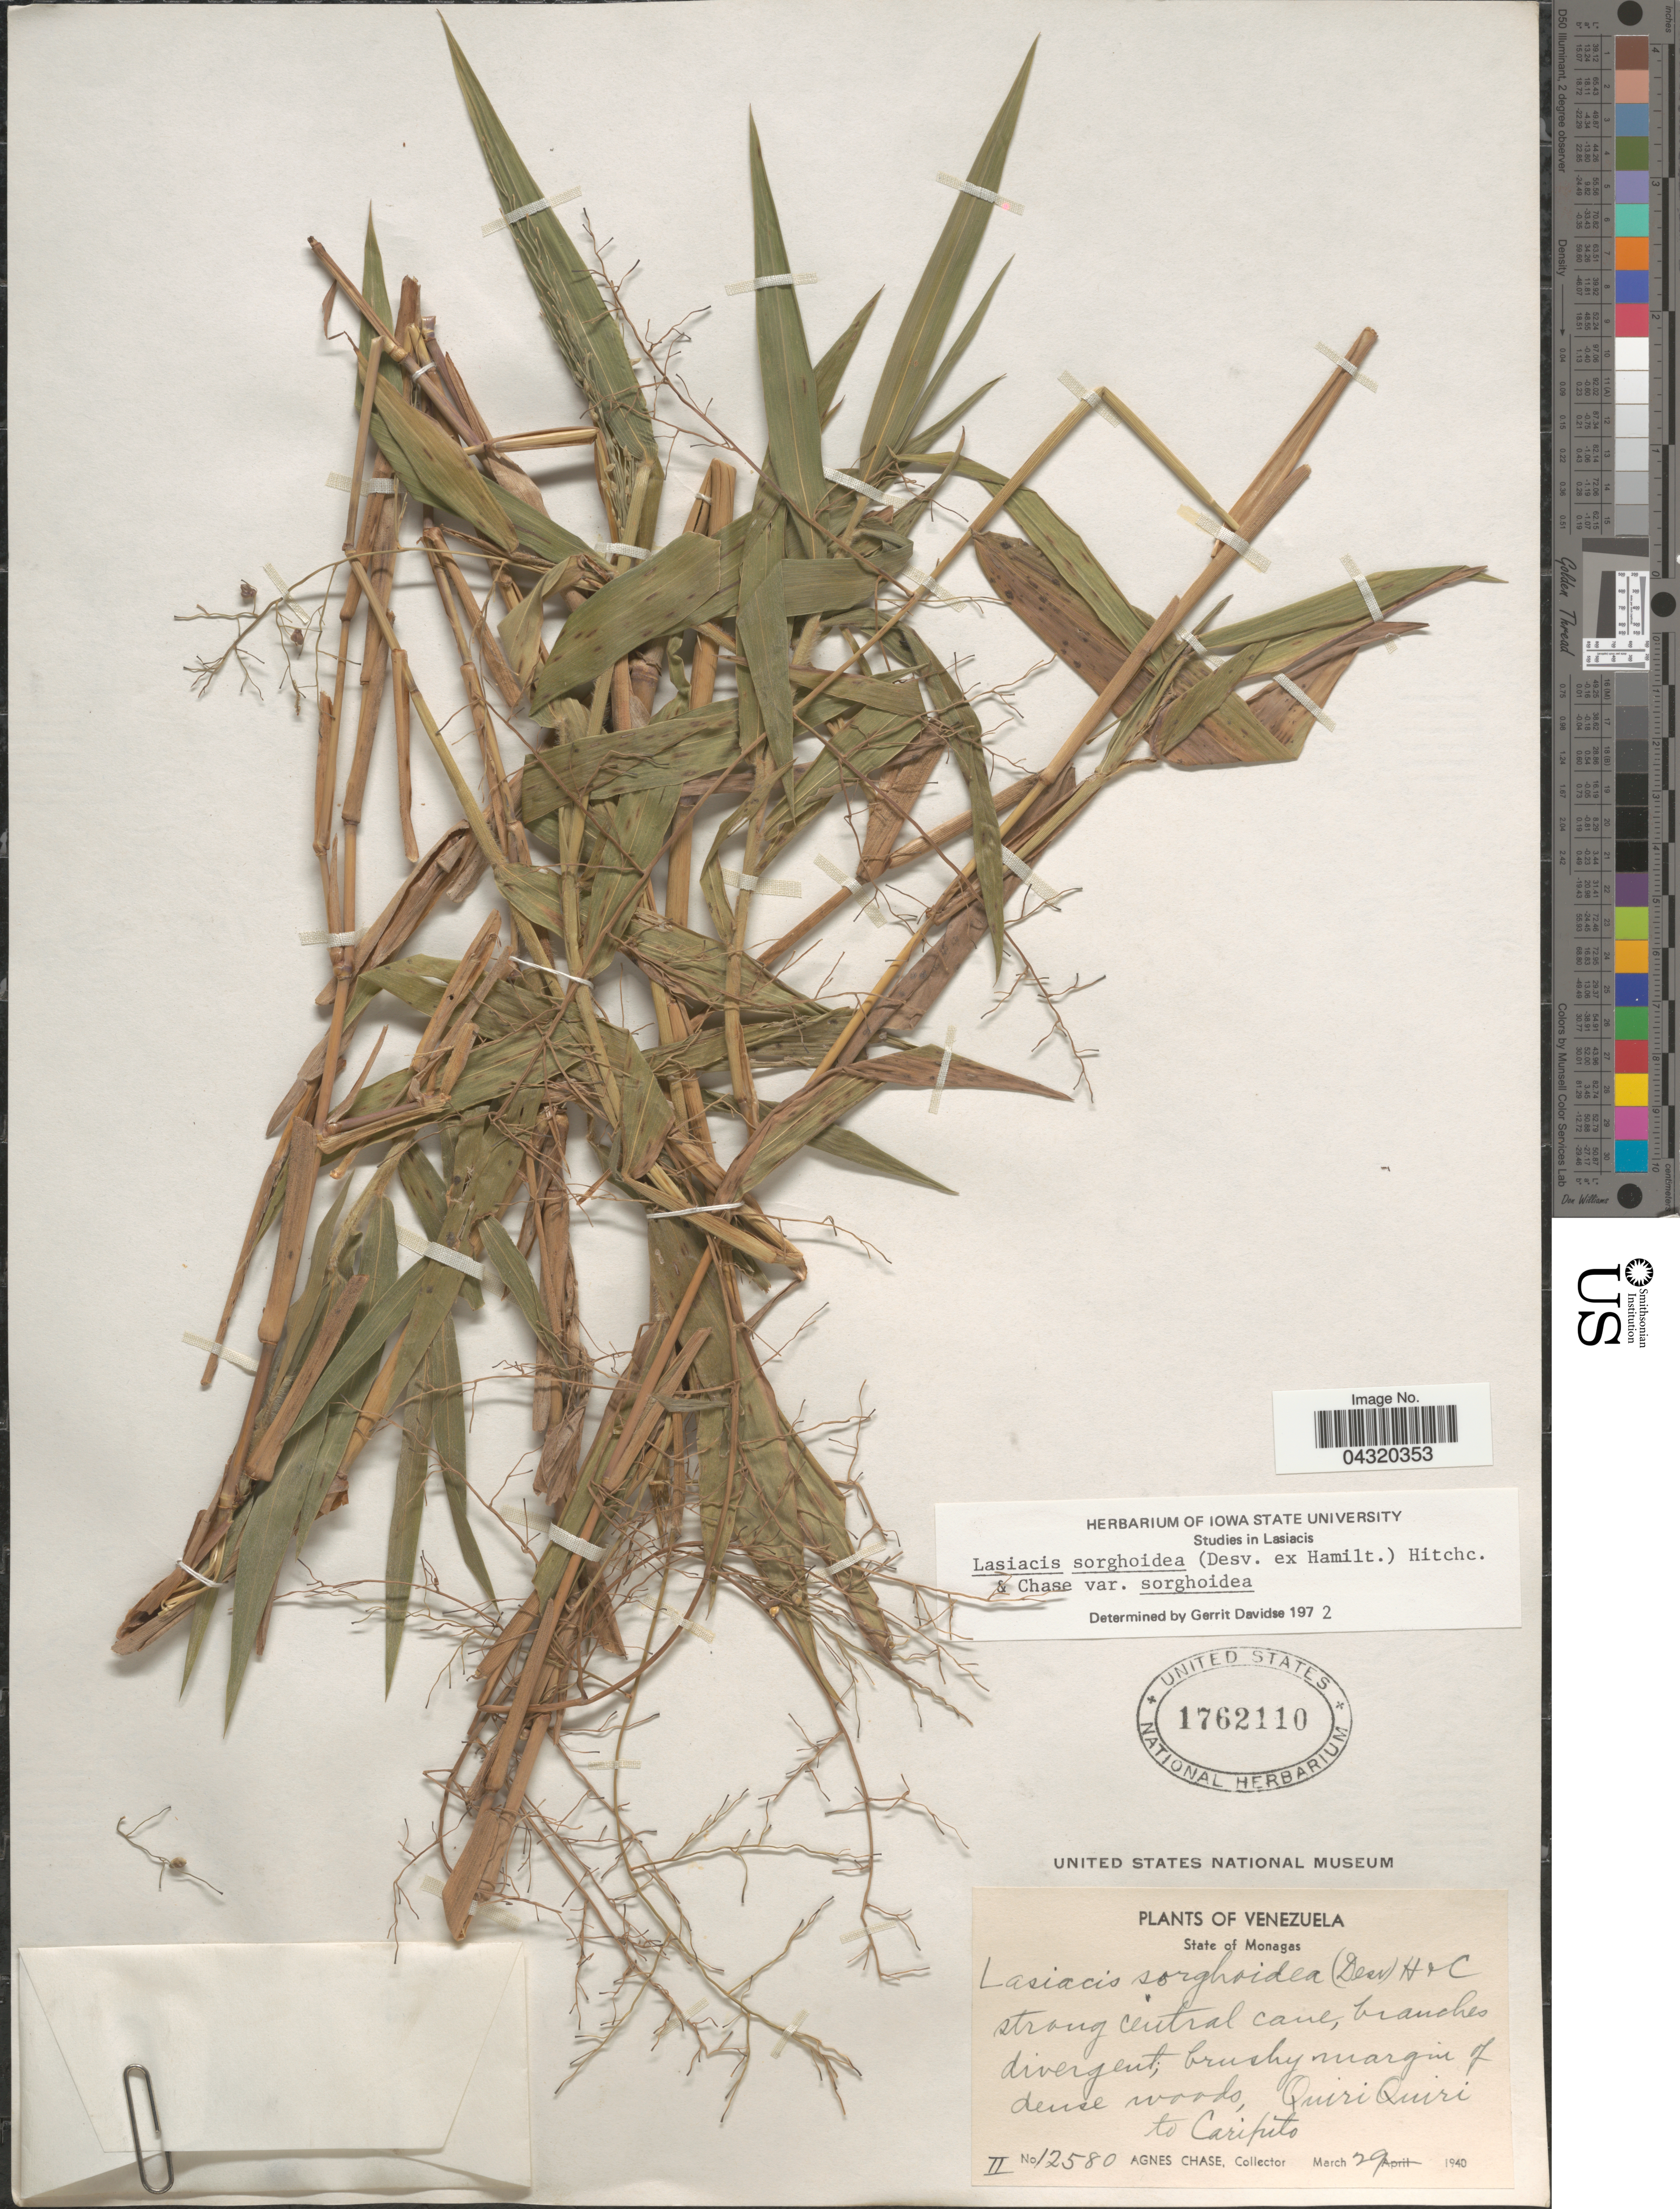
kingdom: Plantae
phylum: Tracheophyta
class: Liliopsida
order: Poales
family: Poaceae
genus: Lasiacis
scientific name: Lasiacis sorghoidea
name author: (Desv. ex Ham.) Hitchc. & Chase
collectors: A. Chase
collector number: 12580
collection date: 1940-03-29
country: Venezuela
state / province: Monagas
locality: Brushy margin of dense woods; Quiri Quiri to Caripito.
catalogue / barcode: US 1762110